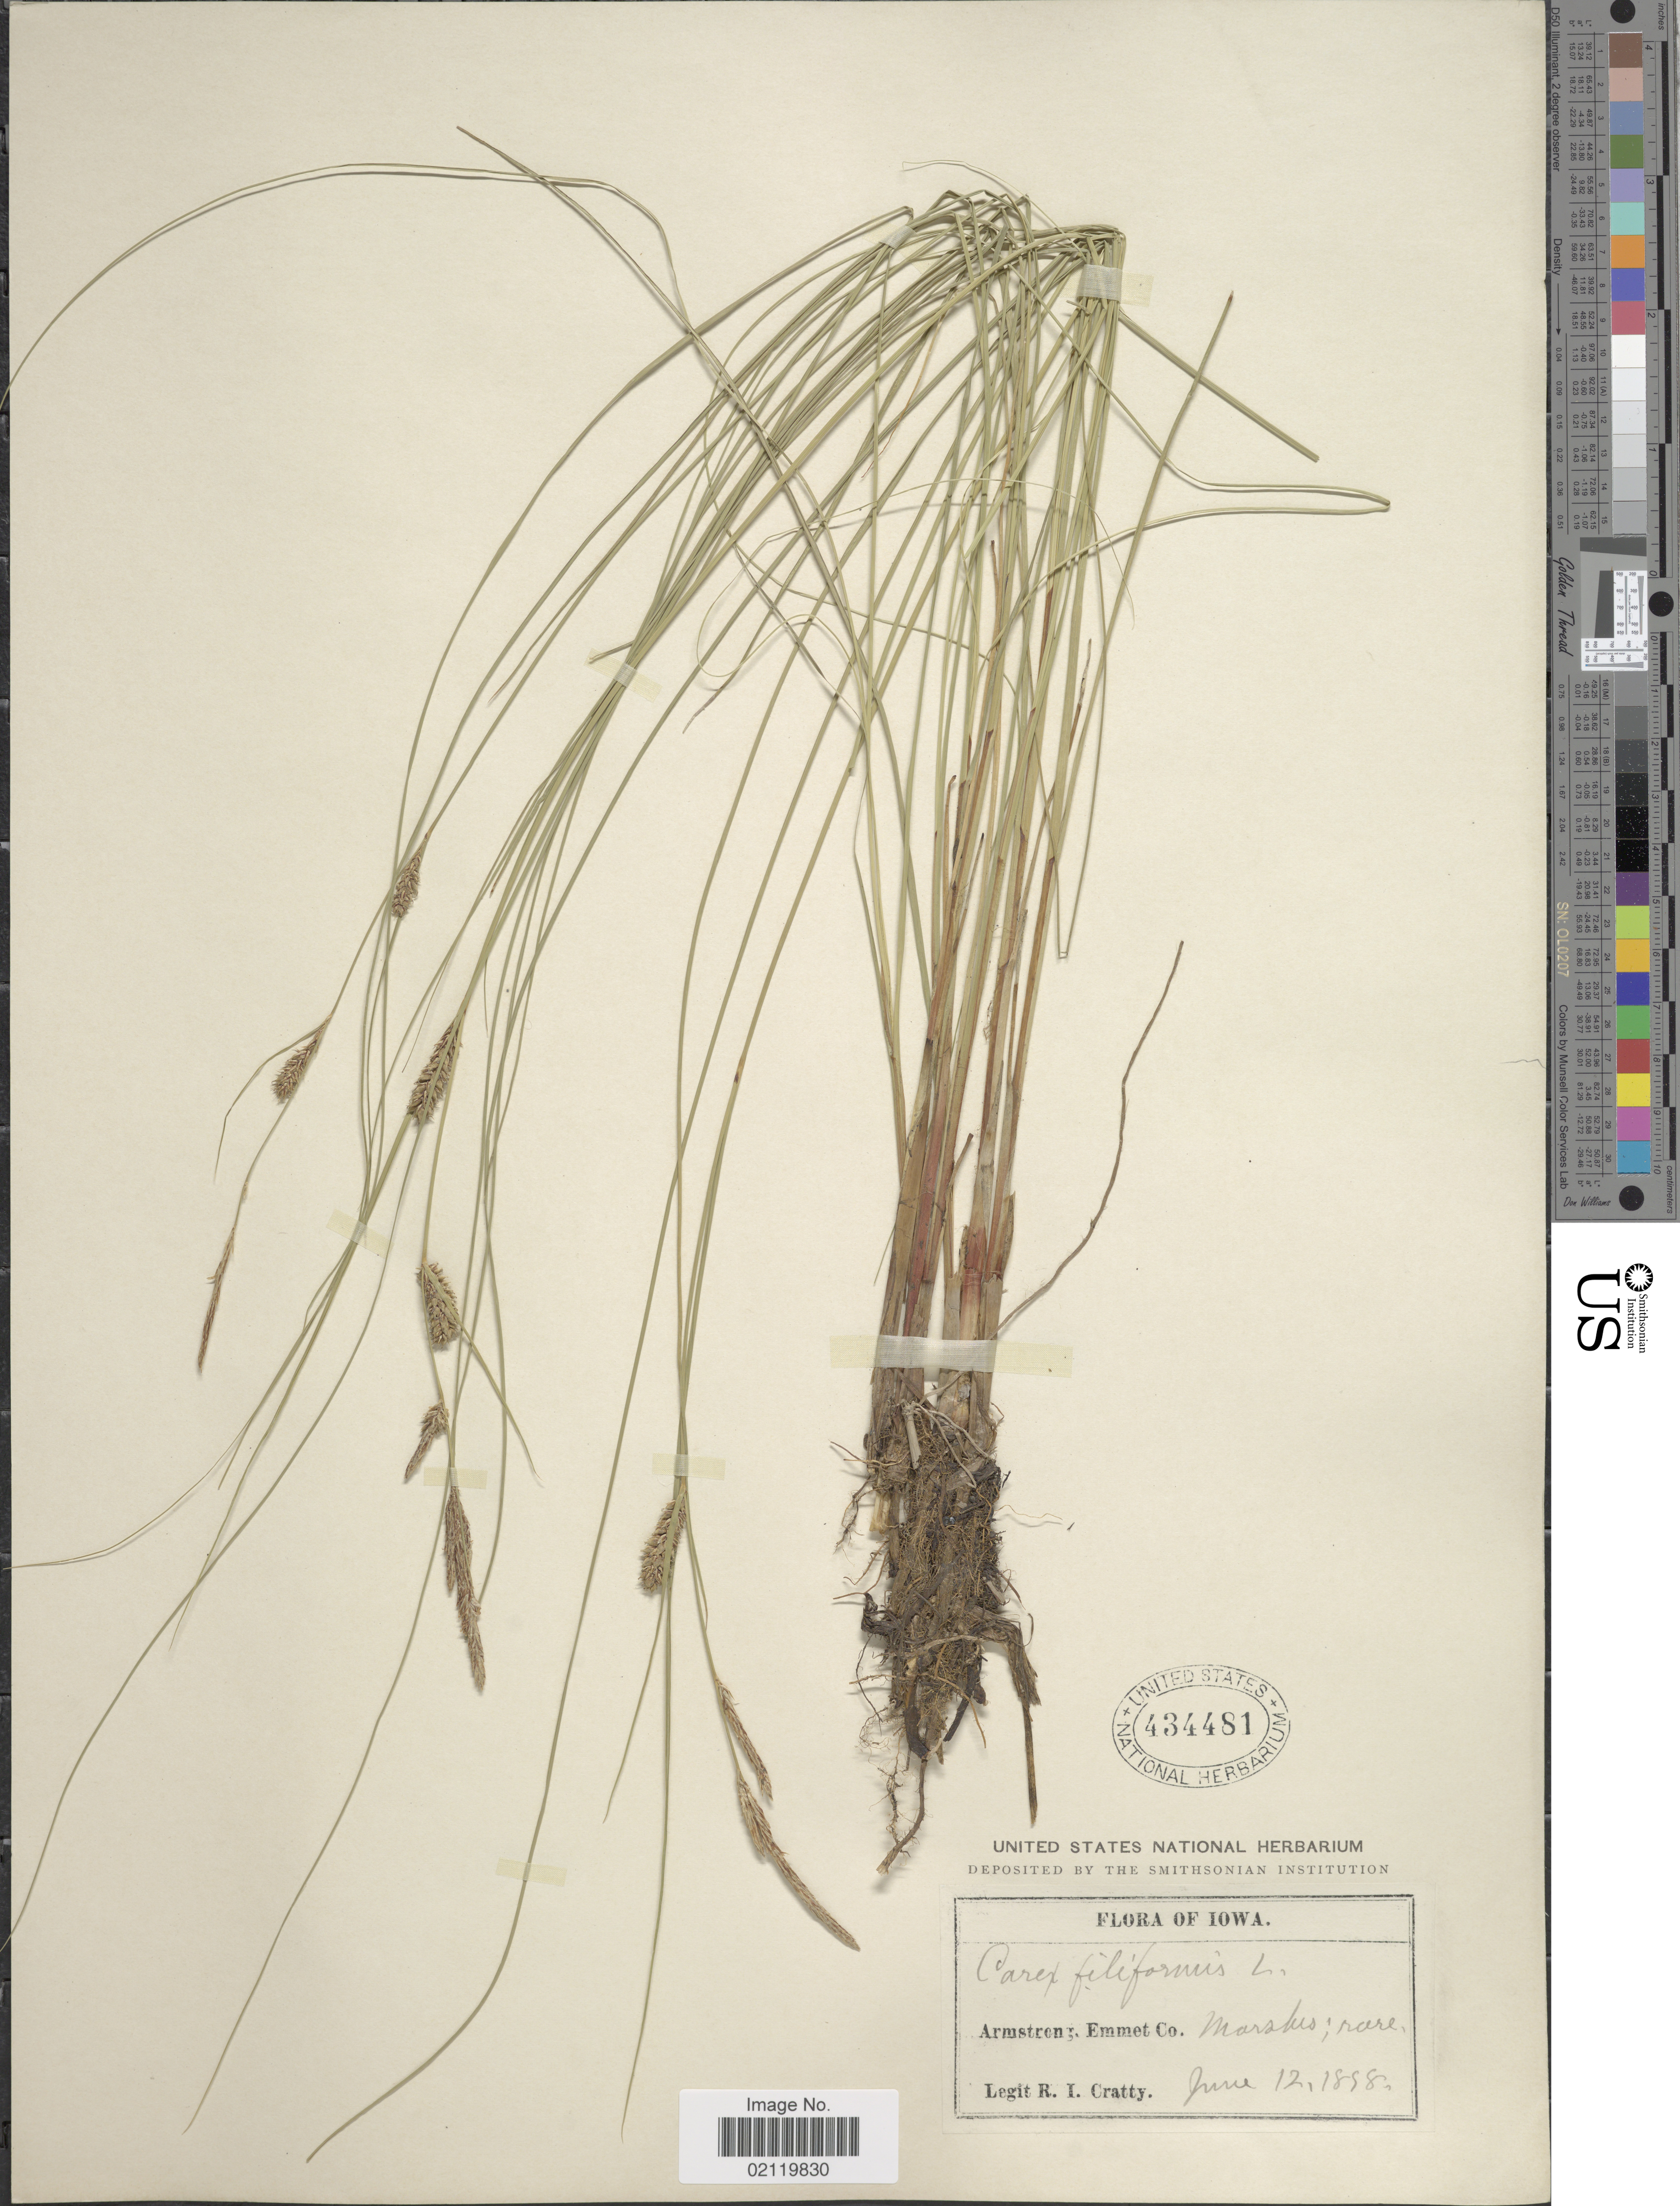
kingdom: Plantae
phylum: Tracheophyta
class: Liliopsida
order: Poales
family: Cyperaceae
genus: Carex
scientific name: Carex lasiocarpa var. americana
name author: Fernald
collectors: R. Cratty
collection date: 1888-06-12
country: United States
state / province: Iowa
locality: Armstrong; Emmet Co.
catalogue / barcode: US 434481